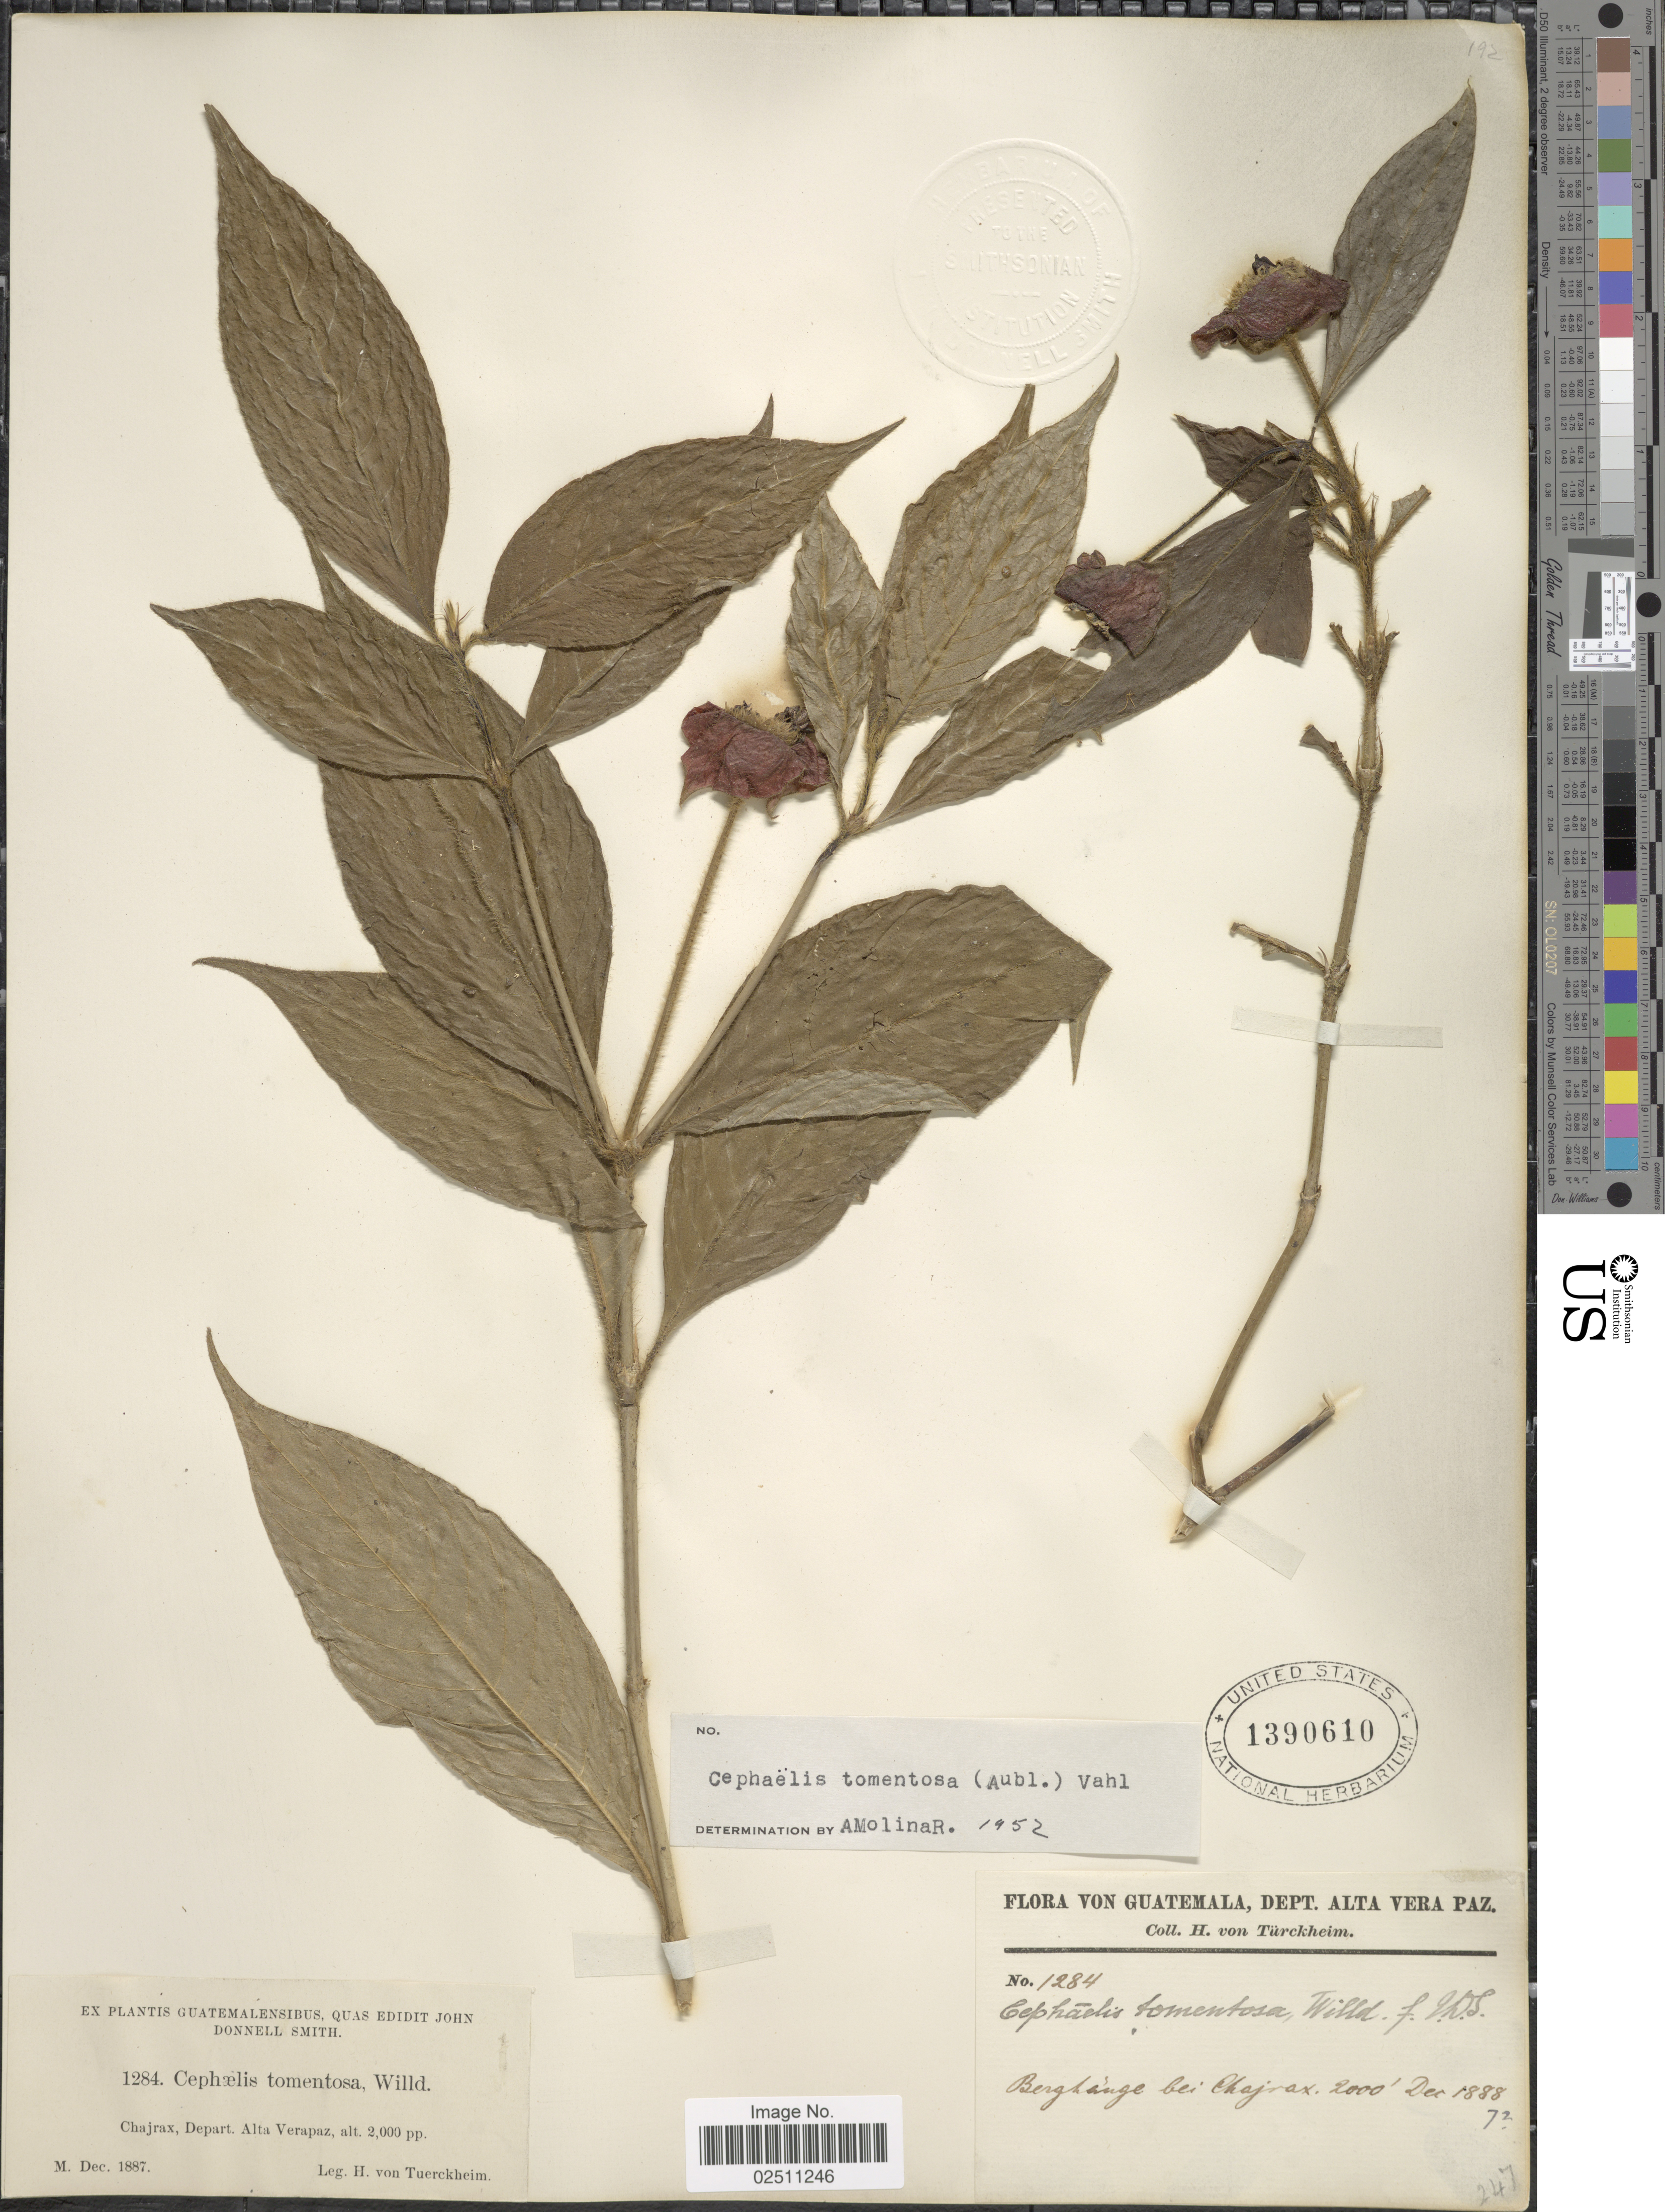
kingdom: Plantae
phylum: Tracheophyta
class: Magnoliopsida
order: Gentianales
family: Rubiaceae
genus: Psychotria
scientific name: Psychotria poeppigiana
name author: Müll. Arg.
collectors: H. von Türckheim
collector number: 1284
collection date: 1887-12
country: Guatemala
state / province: Alta Verapaz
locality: Chajraz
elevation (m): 610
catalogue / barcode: US 1390610